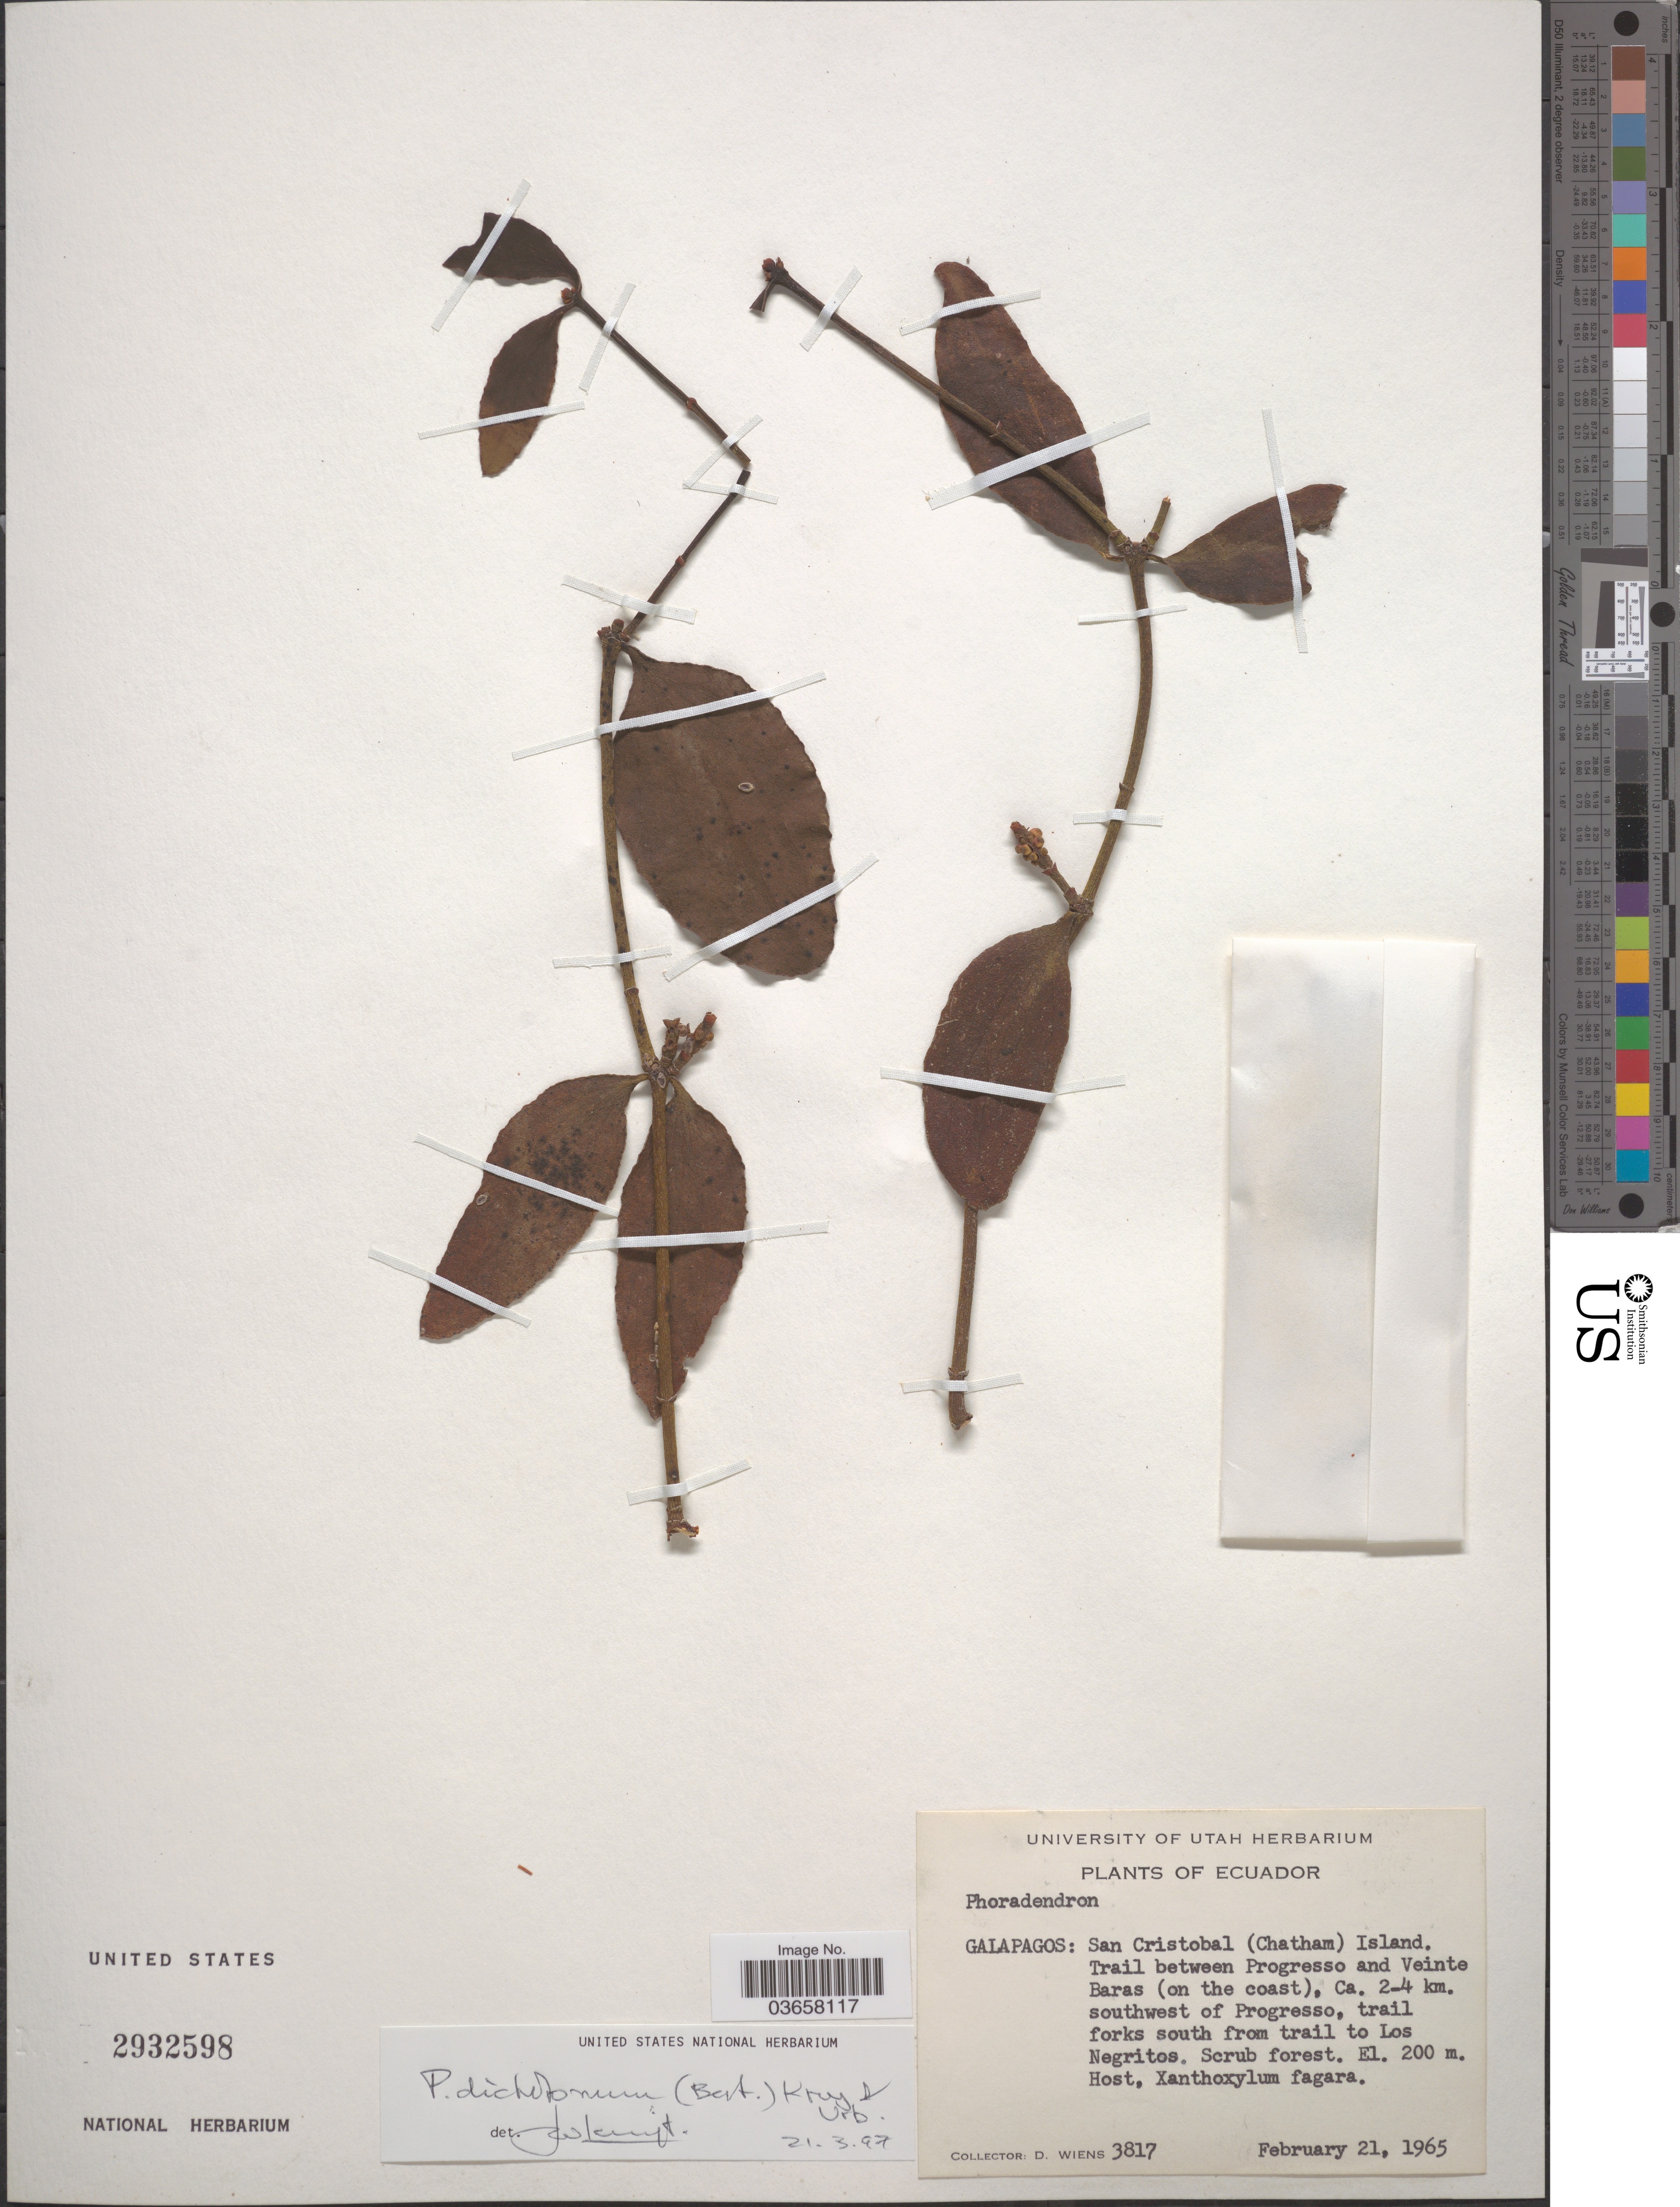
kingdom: Plantae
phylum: Tracheophyta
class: Magnoliopsida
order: Santalales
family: Viscaceae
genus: Phoradendron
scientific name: Phoradendron dichotomum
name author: (D. Don) Ettingsh.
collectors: D. Wiens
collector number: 3817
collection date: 1965-02-21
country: Ecuador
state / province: Colón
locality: Galapagos: San Cristobal (Chatham) Island. Trail between Progresso and Veinte Baras (on the coast), Ca. 2-4 km. southwest of Progresso, trail forks south from trail to Los Negritos.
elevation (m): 200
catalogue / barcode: US 2932598